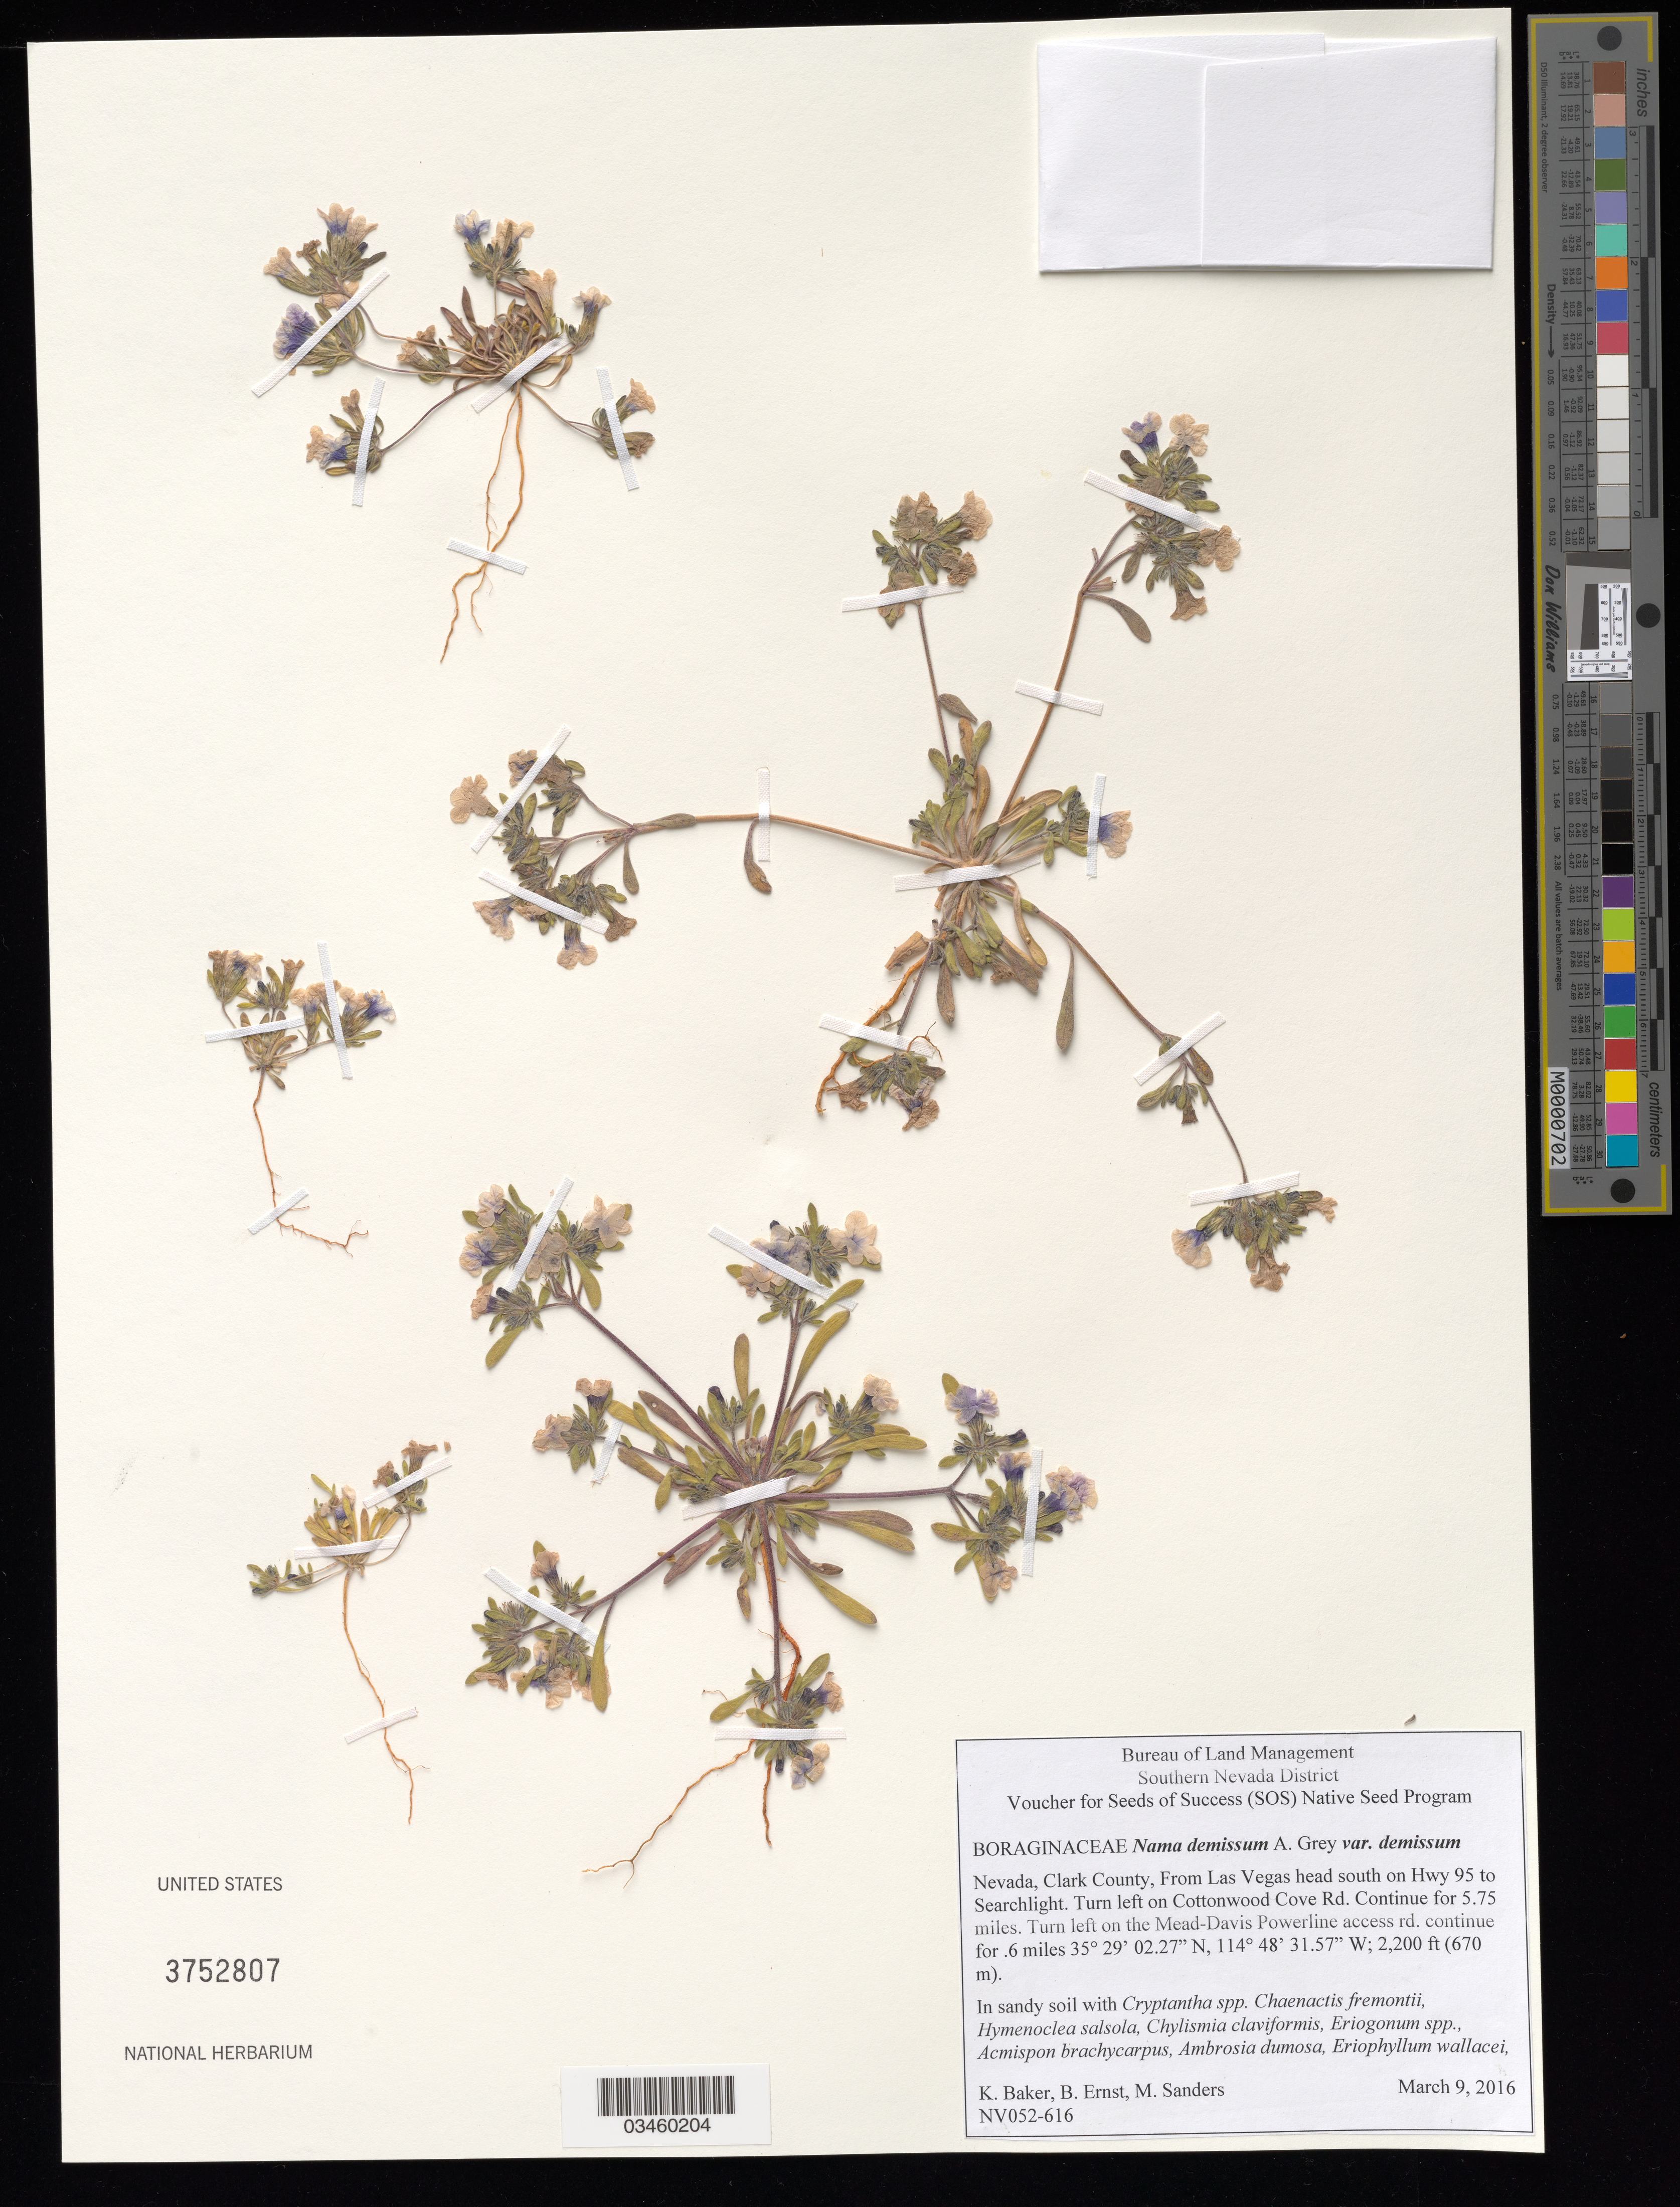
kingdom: Plantae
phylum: Tracheophyta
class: Magnoliopsida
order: Boraginales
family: Namaceae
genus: Nama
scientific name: Nama demissum var. demissum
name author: A. Gray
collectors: K. Baker, B. Ernst & M. Sanders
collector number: NV052-616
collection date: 2016-03-09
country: United States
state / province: Nevada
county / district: Clark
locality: Mead-Davis Powerline Rd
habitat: In sandy soil. With Cryptantha sp., Hymenoclea salsola, Ambrosia dumosa, ect.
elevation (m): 671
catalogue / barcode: US 3752807